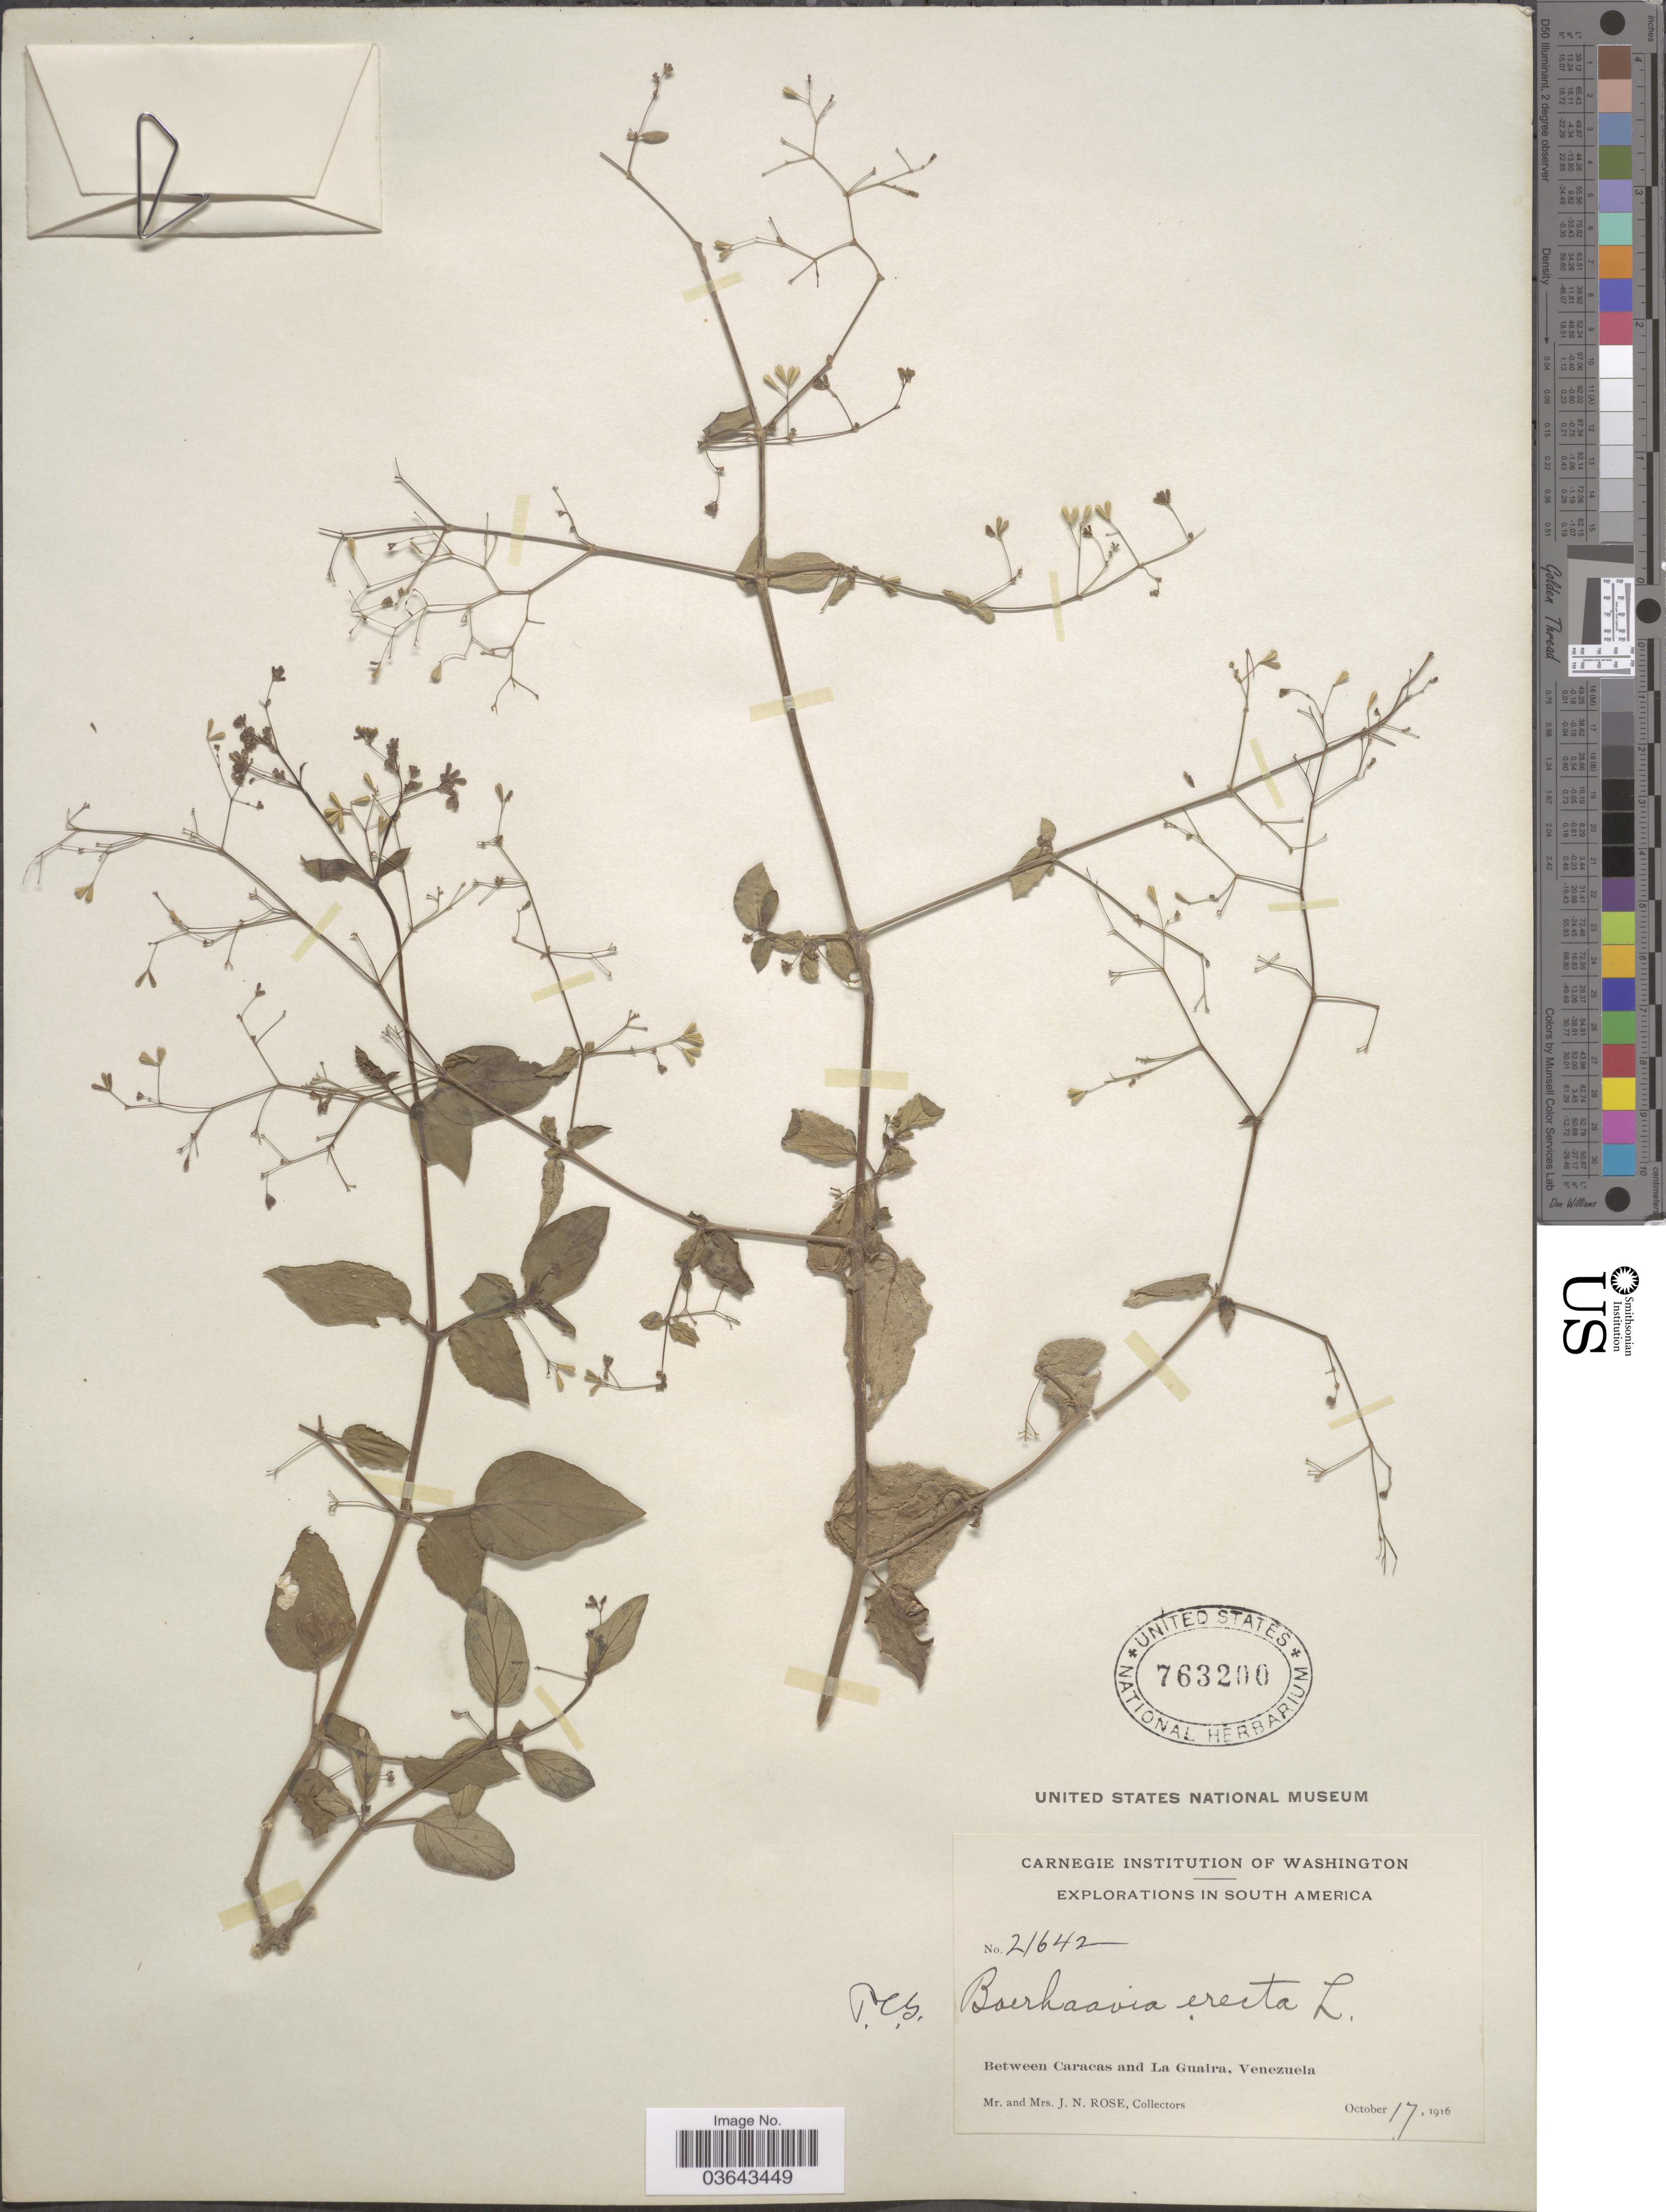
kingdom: Plantae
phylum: Tracheophyta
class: Magnoliopsida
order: Caryophyllales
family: Nyctaginaceae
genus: Boerhavia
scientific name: Boerhavia erecta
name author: L.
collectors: J. N. Rose & L. B. Rose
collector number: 21642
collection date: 1916-10-17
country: Venezuela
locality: Between Caracas and La Guaira.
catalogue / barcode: US 763200